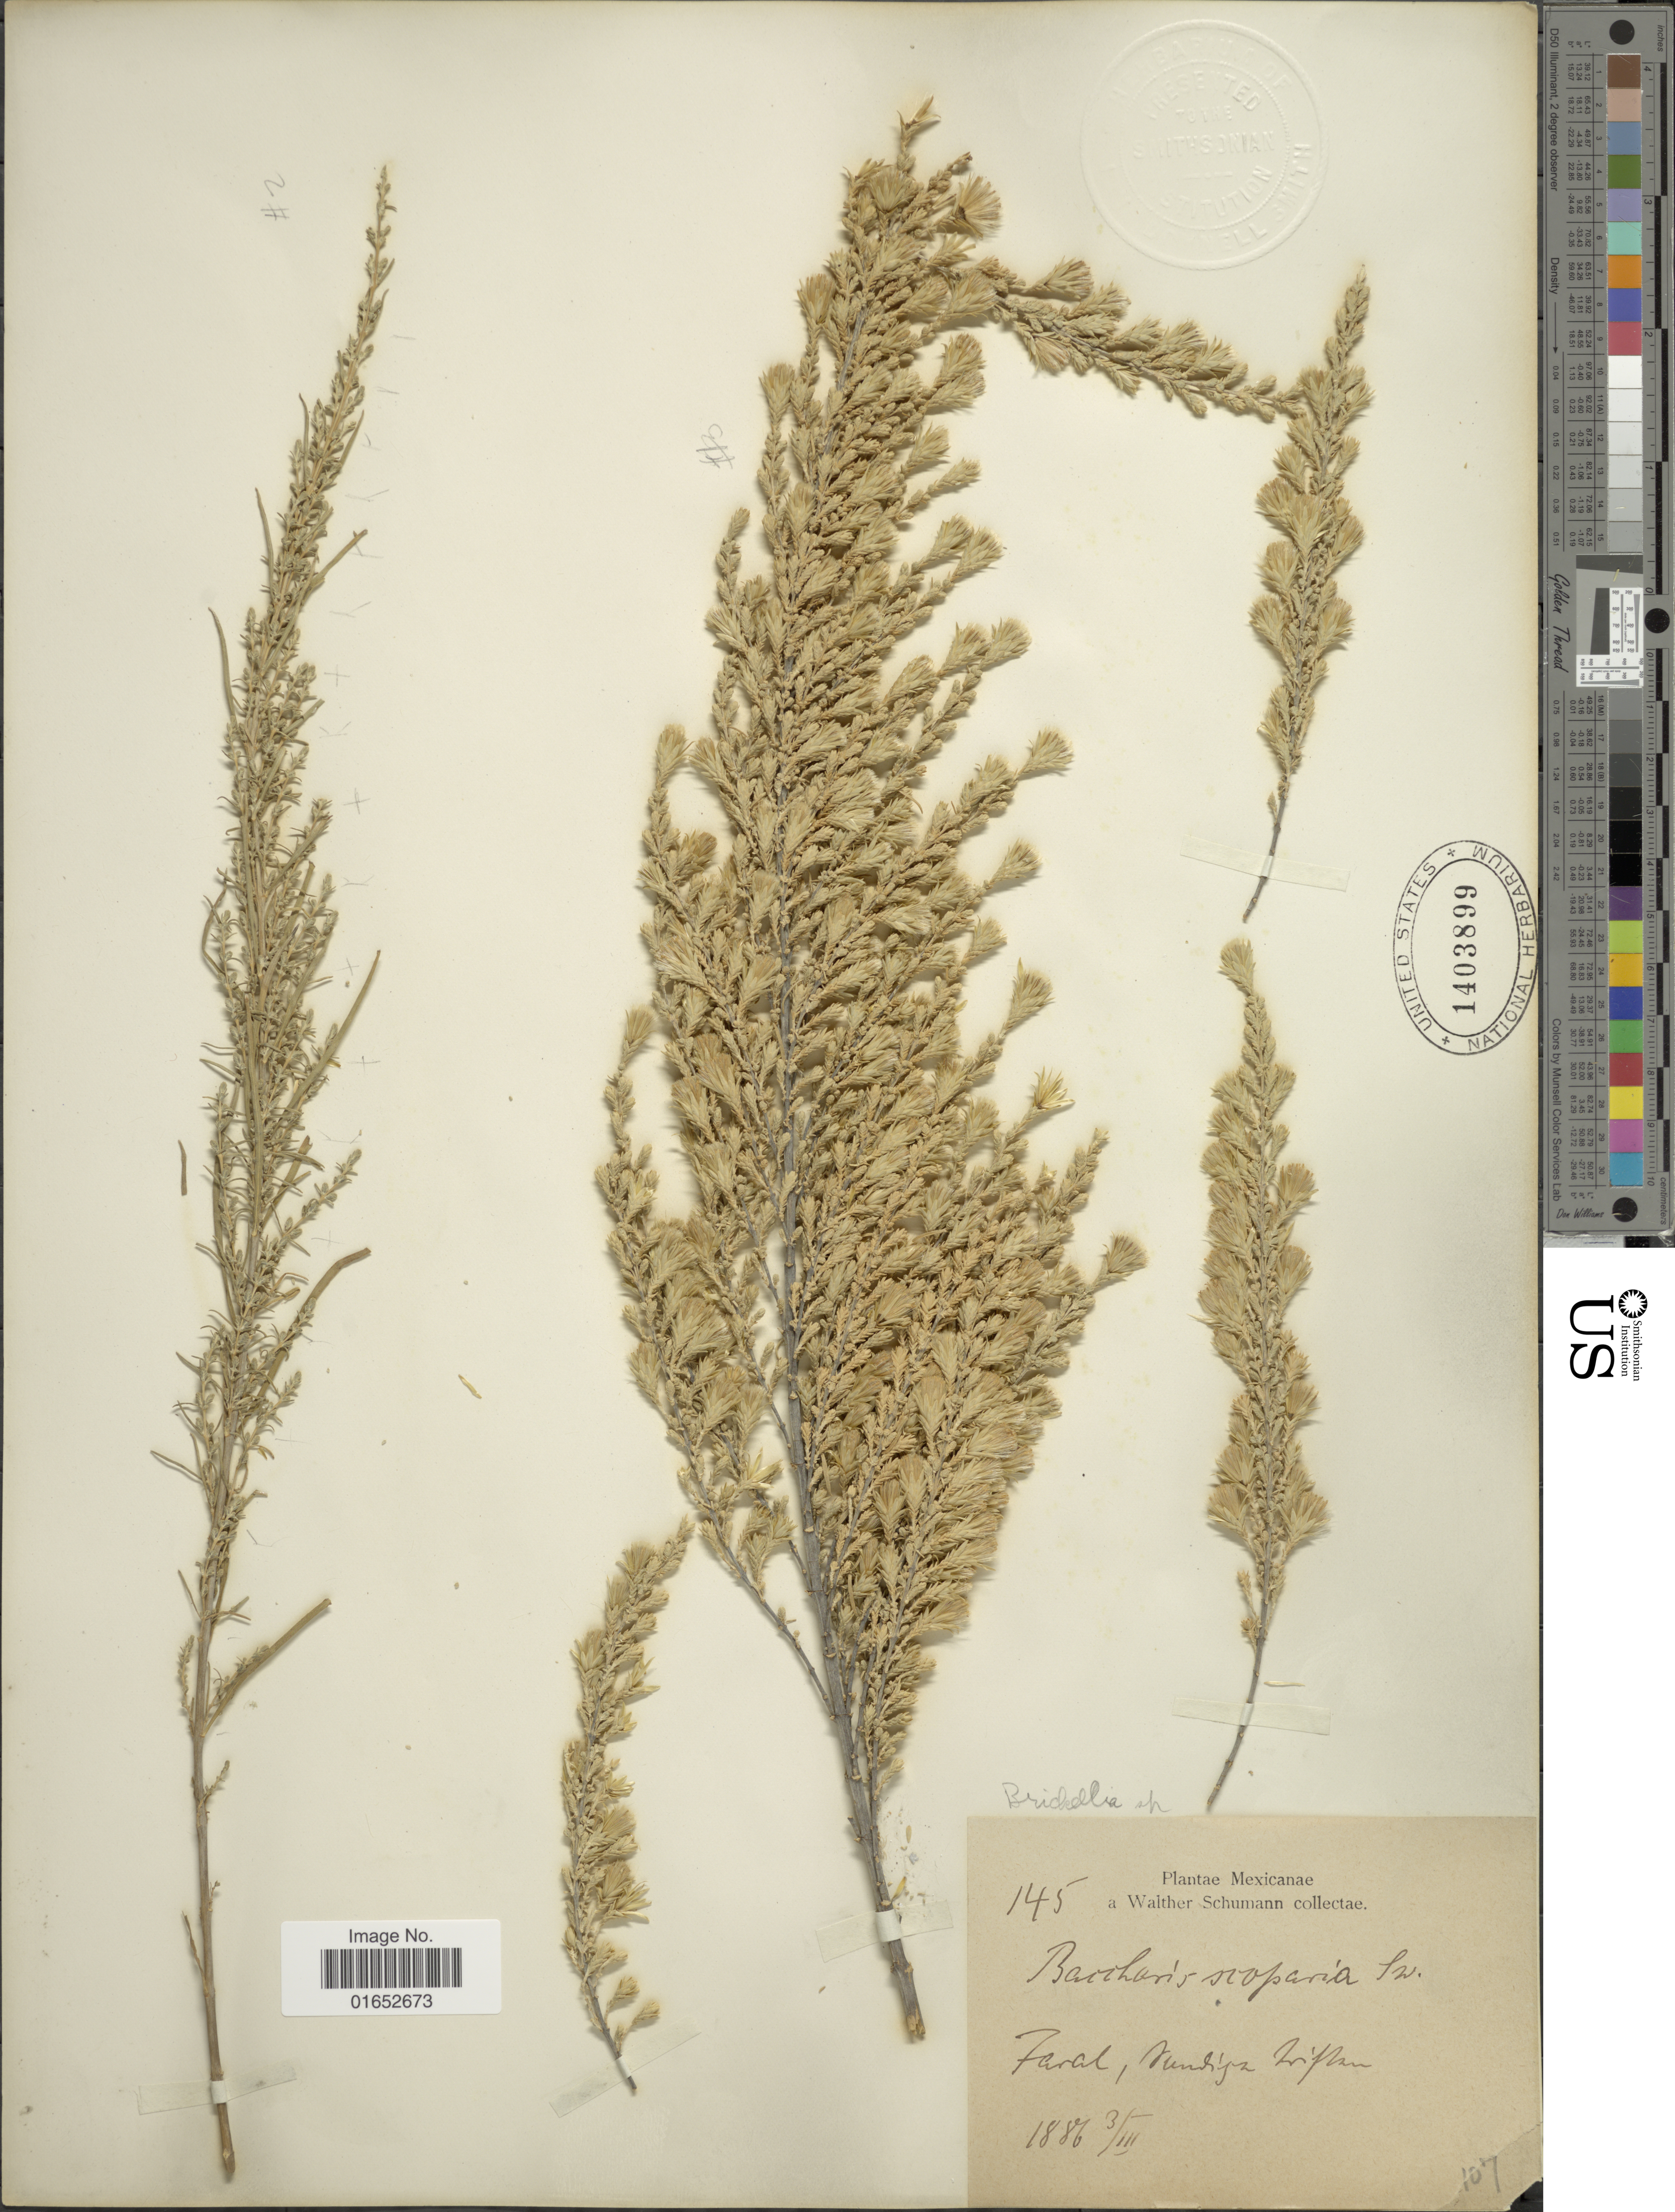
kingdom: Plantae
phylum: Tracheophyta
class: Magnoliopsida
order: Asterales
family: Asteraceae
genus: Asanthus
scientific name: Asanthus squamulosus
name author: (A. Gray) R.M. King & H. Rob.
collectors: W. Schumann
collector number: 145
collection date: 1886-03-03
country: Mexico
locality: Faral [interpreted]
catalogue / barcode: US 1403899